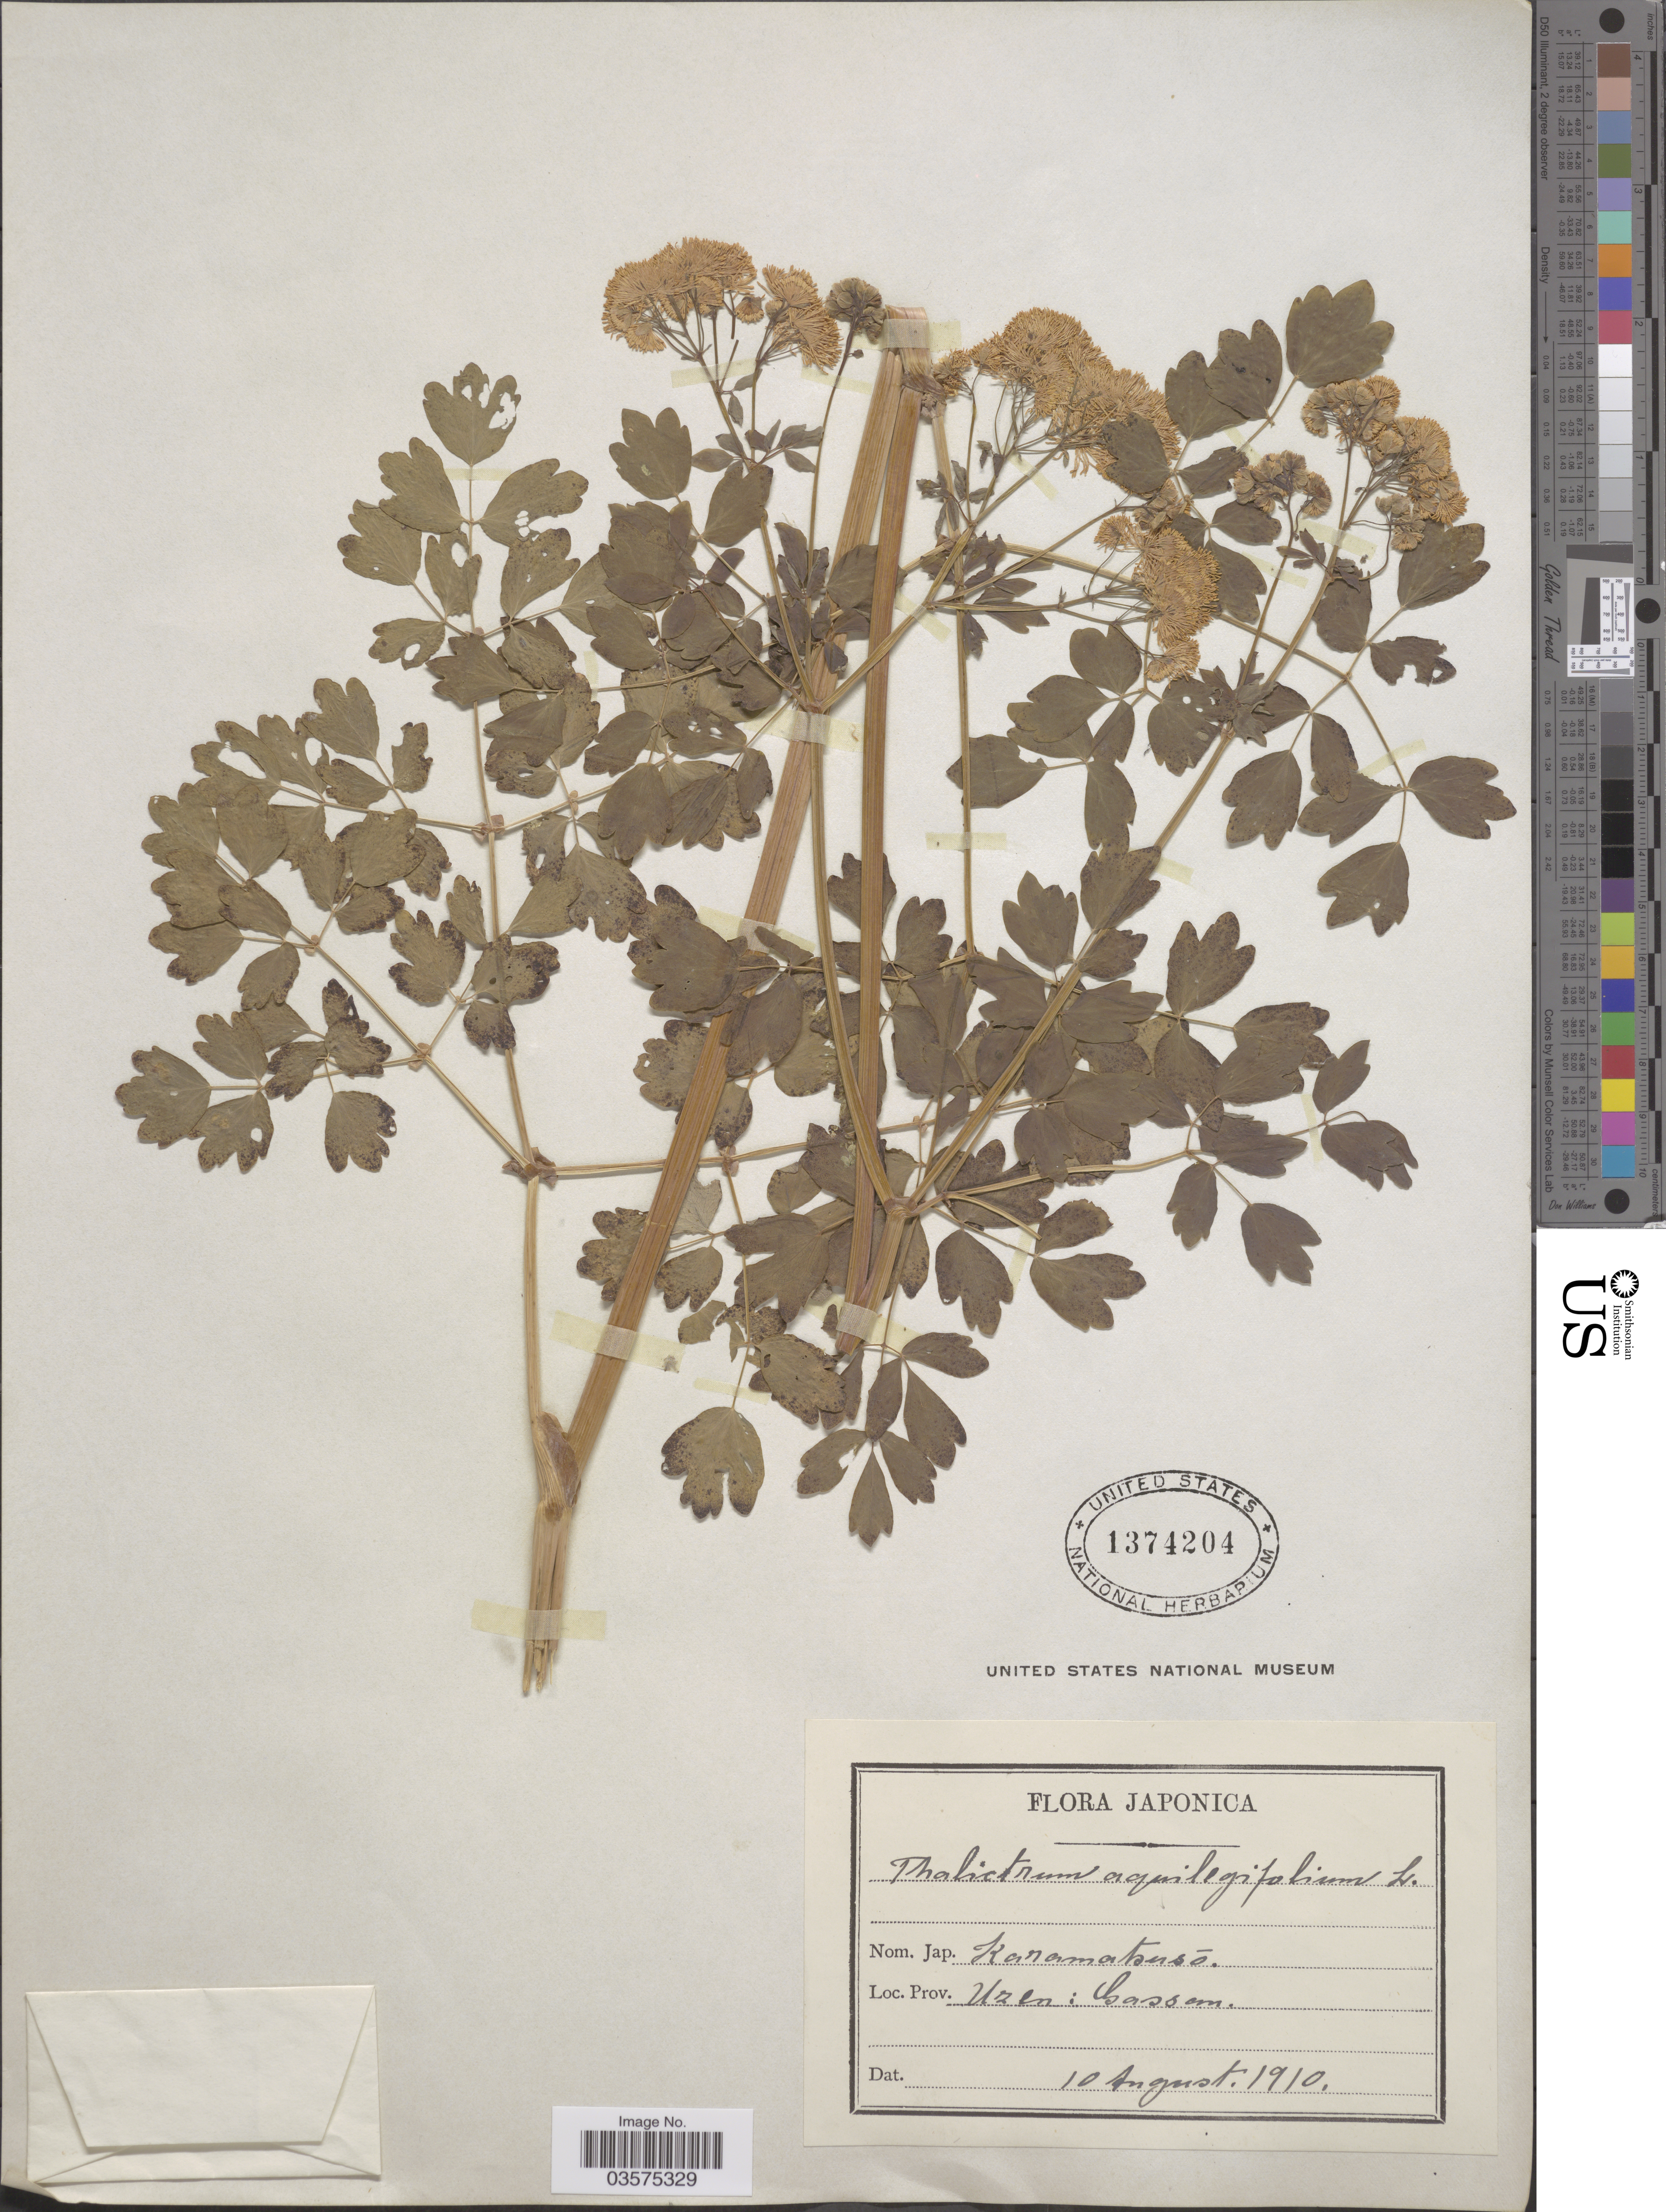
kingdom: Plantae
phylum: Tracheophyta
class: Magnoliopsida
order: Ranunculales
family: Ranunculaceae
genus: Thalictrum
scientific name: Thalictrum aquilegifolium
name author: L.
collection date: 1910-08-10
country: Japan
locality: Prov. Uzen: Gassan.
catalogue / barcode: US 1374204